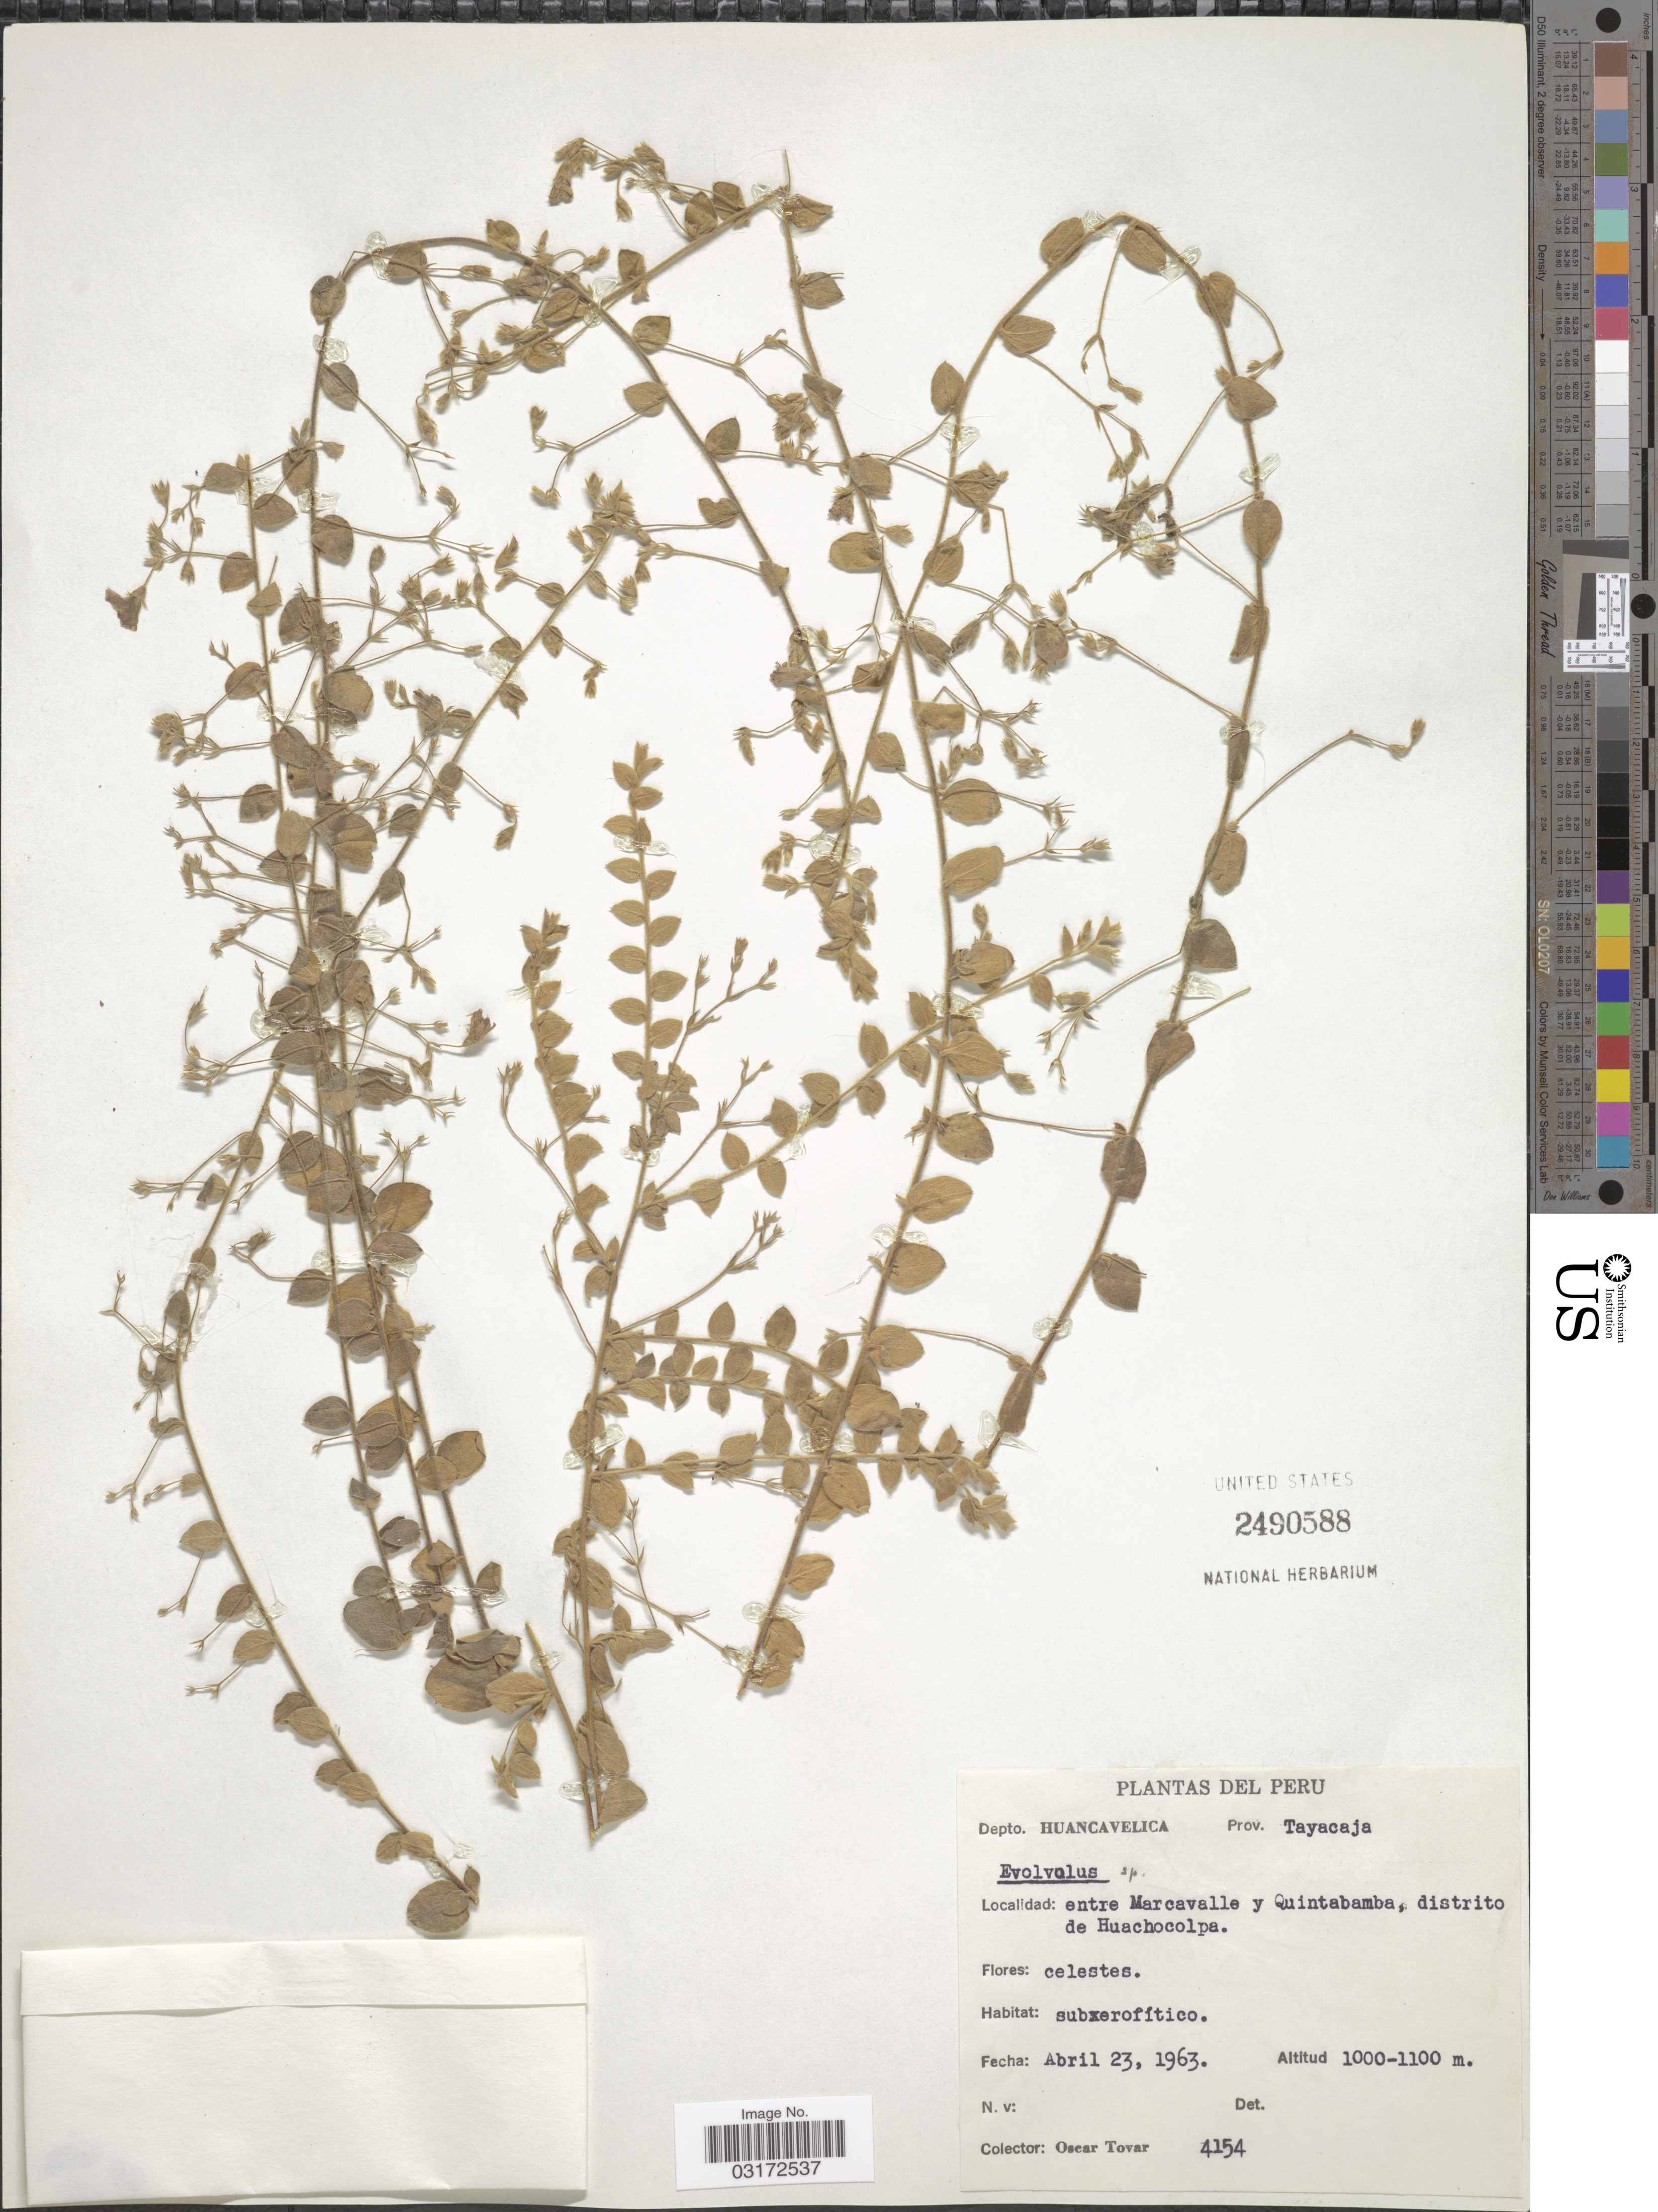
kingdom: Plantae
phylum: Tracheophyta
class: Magnoliopsida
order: Solanales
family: Convolvulaceae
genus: Evolvulus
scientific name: Evolvulus sp.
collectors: Ó. Tovar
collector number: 4154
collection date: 1963-04-23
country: Peru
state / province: Huancavelica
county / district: Tayacaja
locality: Depto. Huancavelica, Prov. Tayacaja. Entre Marcavalle y Quintabamba, distrito de Huachocolpa.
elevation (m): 1000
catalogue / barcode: US 2490588